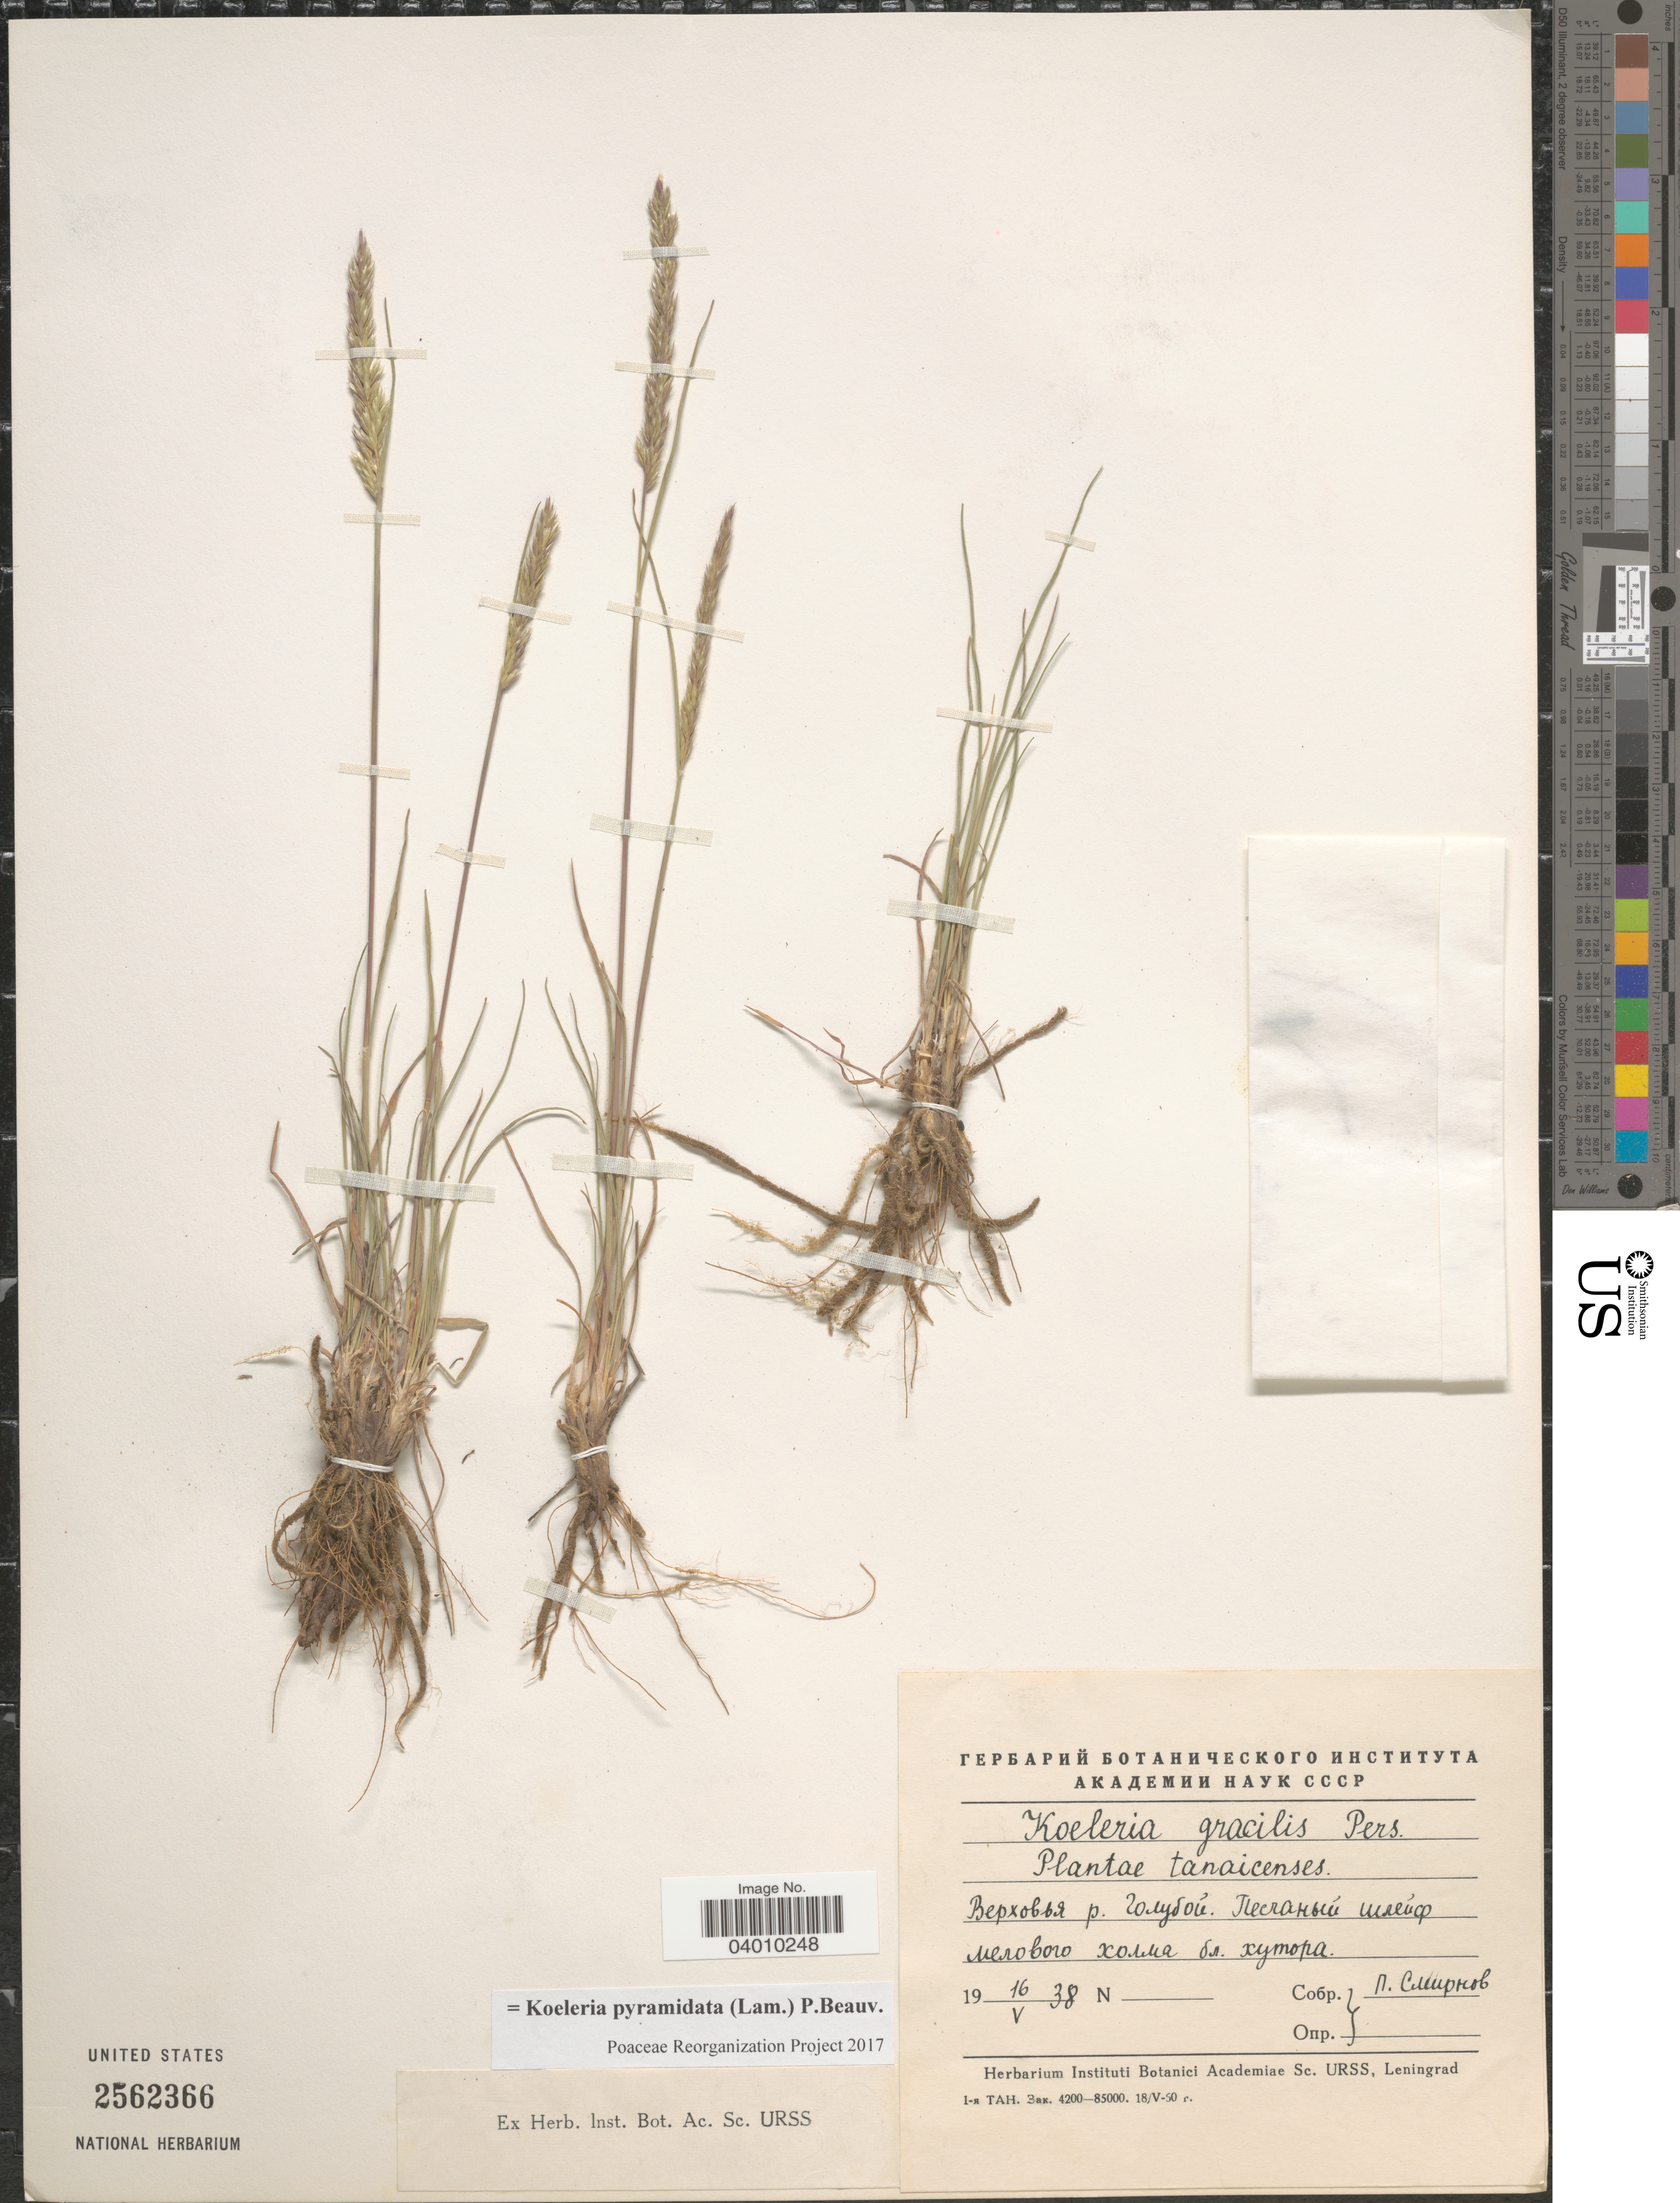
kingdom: Plantae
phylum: Tracheophyta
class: Liliopsida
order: Poales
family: Poaceae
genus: Koeleria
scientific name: Koeleria pyramidata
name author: (Lam.) P. Beauv.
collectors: P. Smirnov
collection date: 1938-05-16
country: Russian Federation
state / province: Kaliningrad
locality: River Golubaya.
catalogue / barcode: US 2562366